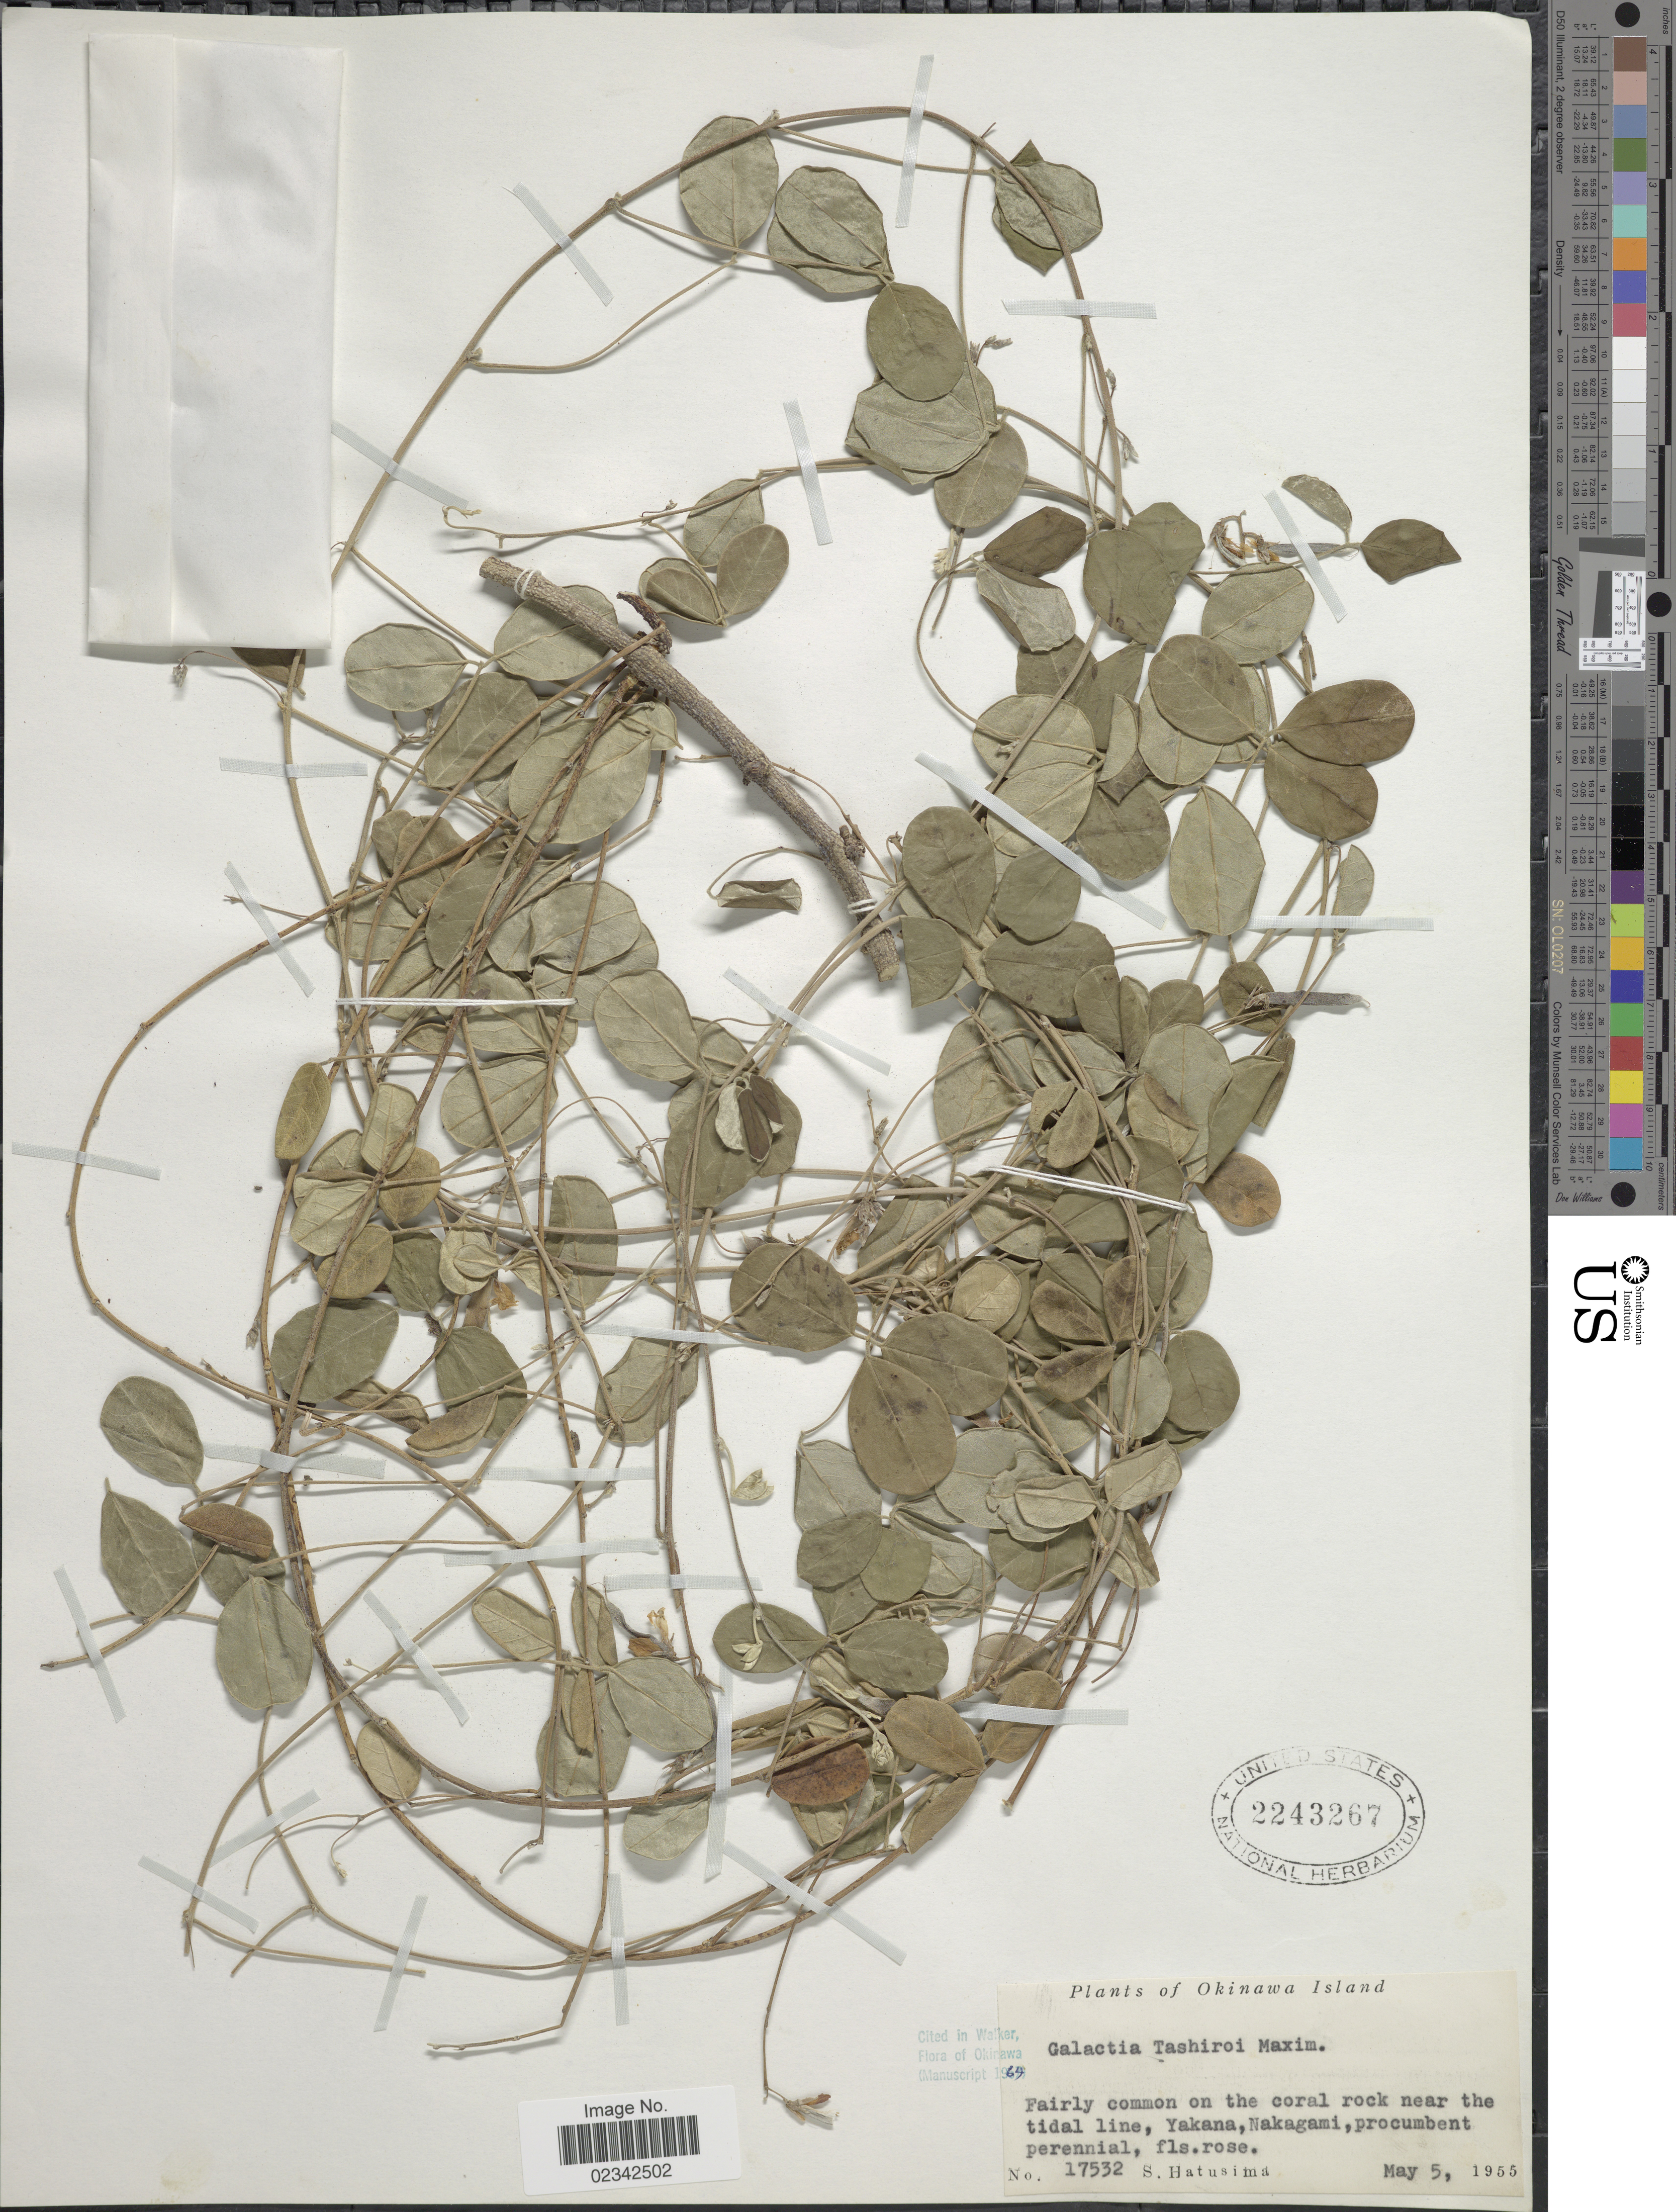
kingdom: Plantae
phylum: Tracheophyta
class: Magnoliopsida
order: Fabales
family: Fabaceae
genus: Galactia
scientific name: Galactia tashiroi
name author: Maxim.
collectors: S. Hatusima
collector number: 17532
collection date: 1955-05-05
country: Japan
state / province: Okinawa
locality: Okinawa Island, near the tidal line, Yakana, Nakagami, procumbent perennial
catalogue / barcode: US 2243267